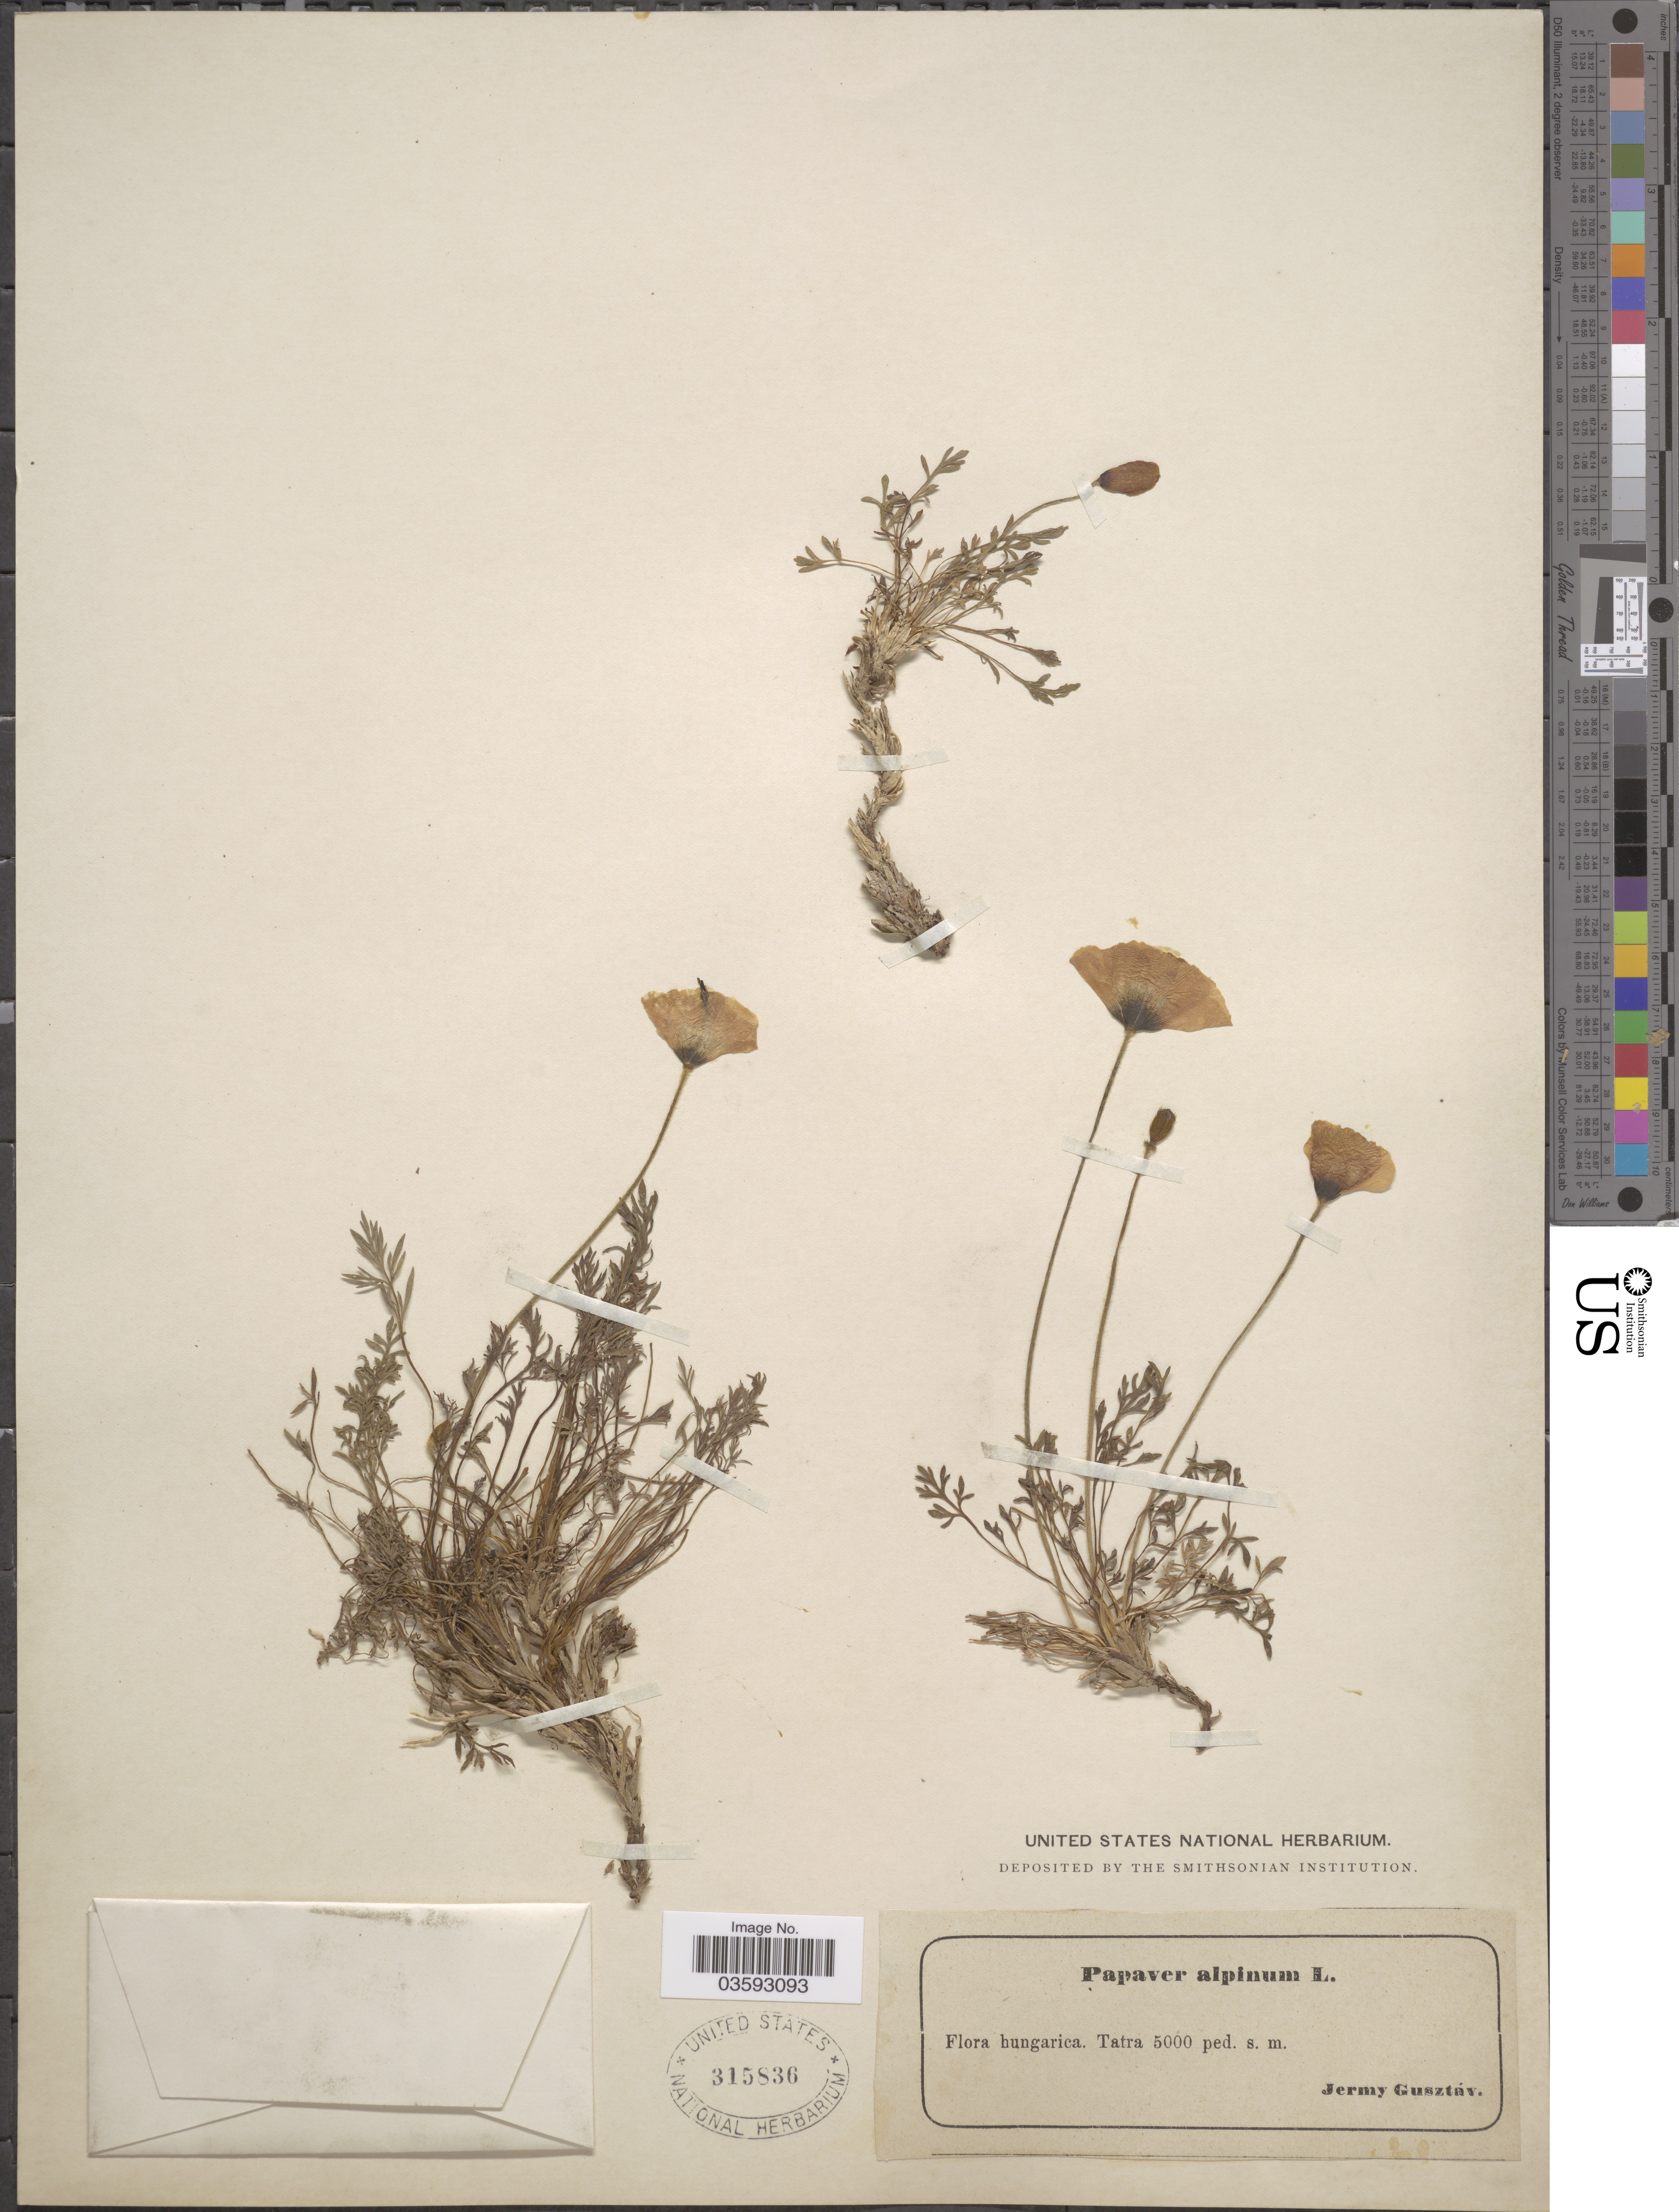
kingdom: Plantae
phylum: Tracheophyta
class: Magnoliopsida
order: Ranunculales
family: Papaveraceae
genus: Papaver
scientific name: Papaver alpinum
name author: L.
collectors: J. Gusztav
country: Hungary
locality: Tatra.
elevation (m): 1524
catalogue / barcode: US 315836